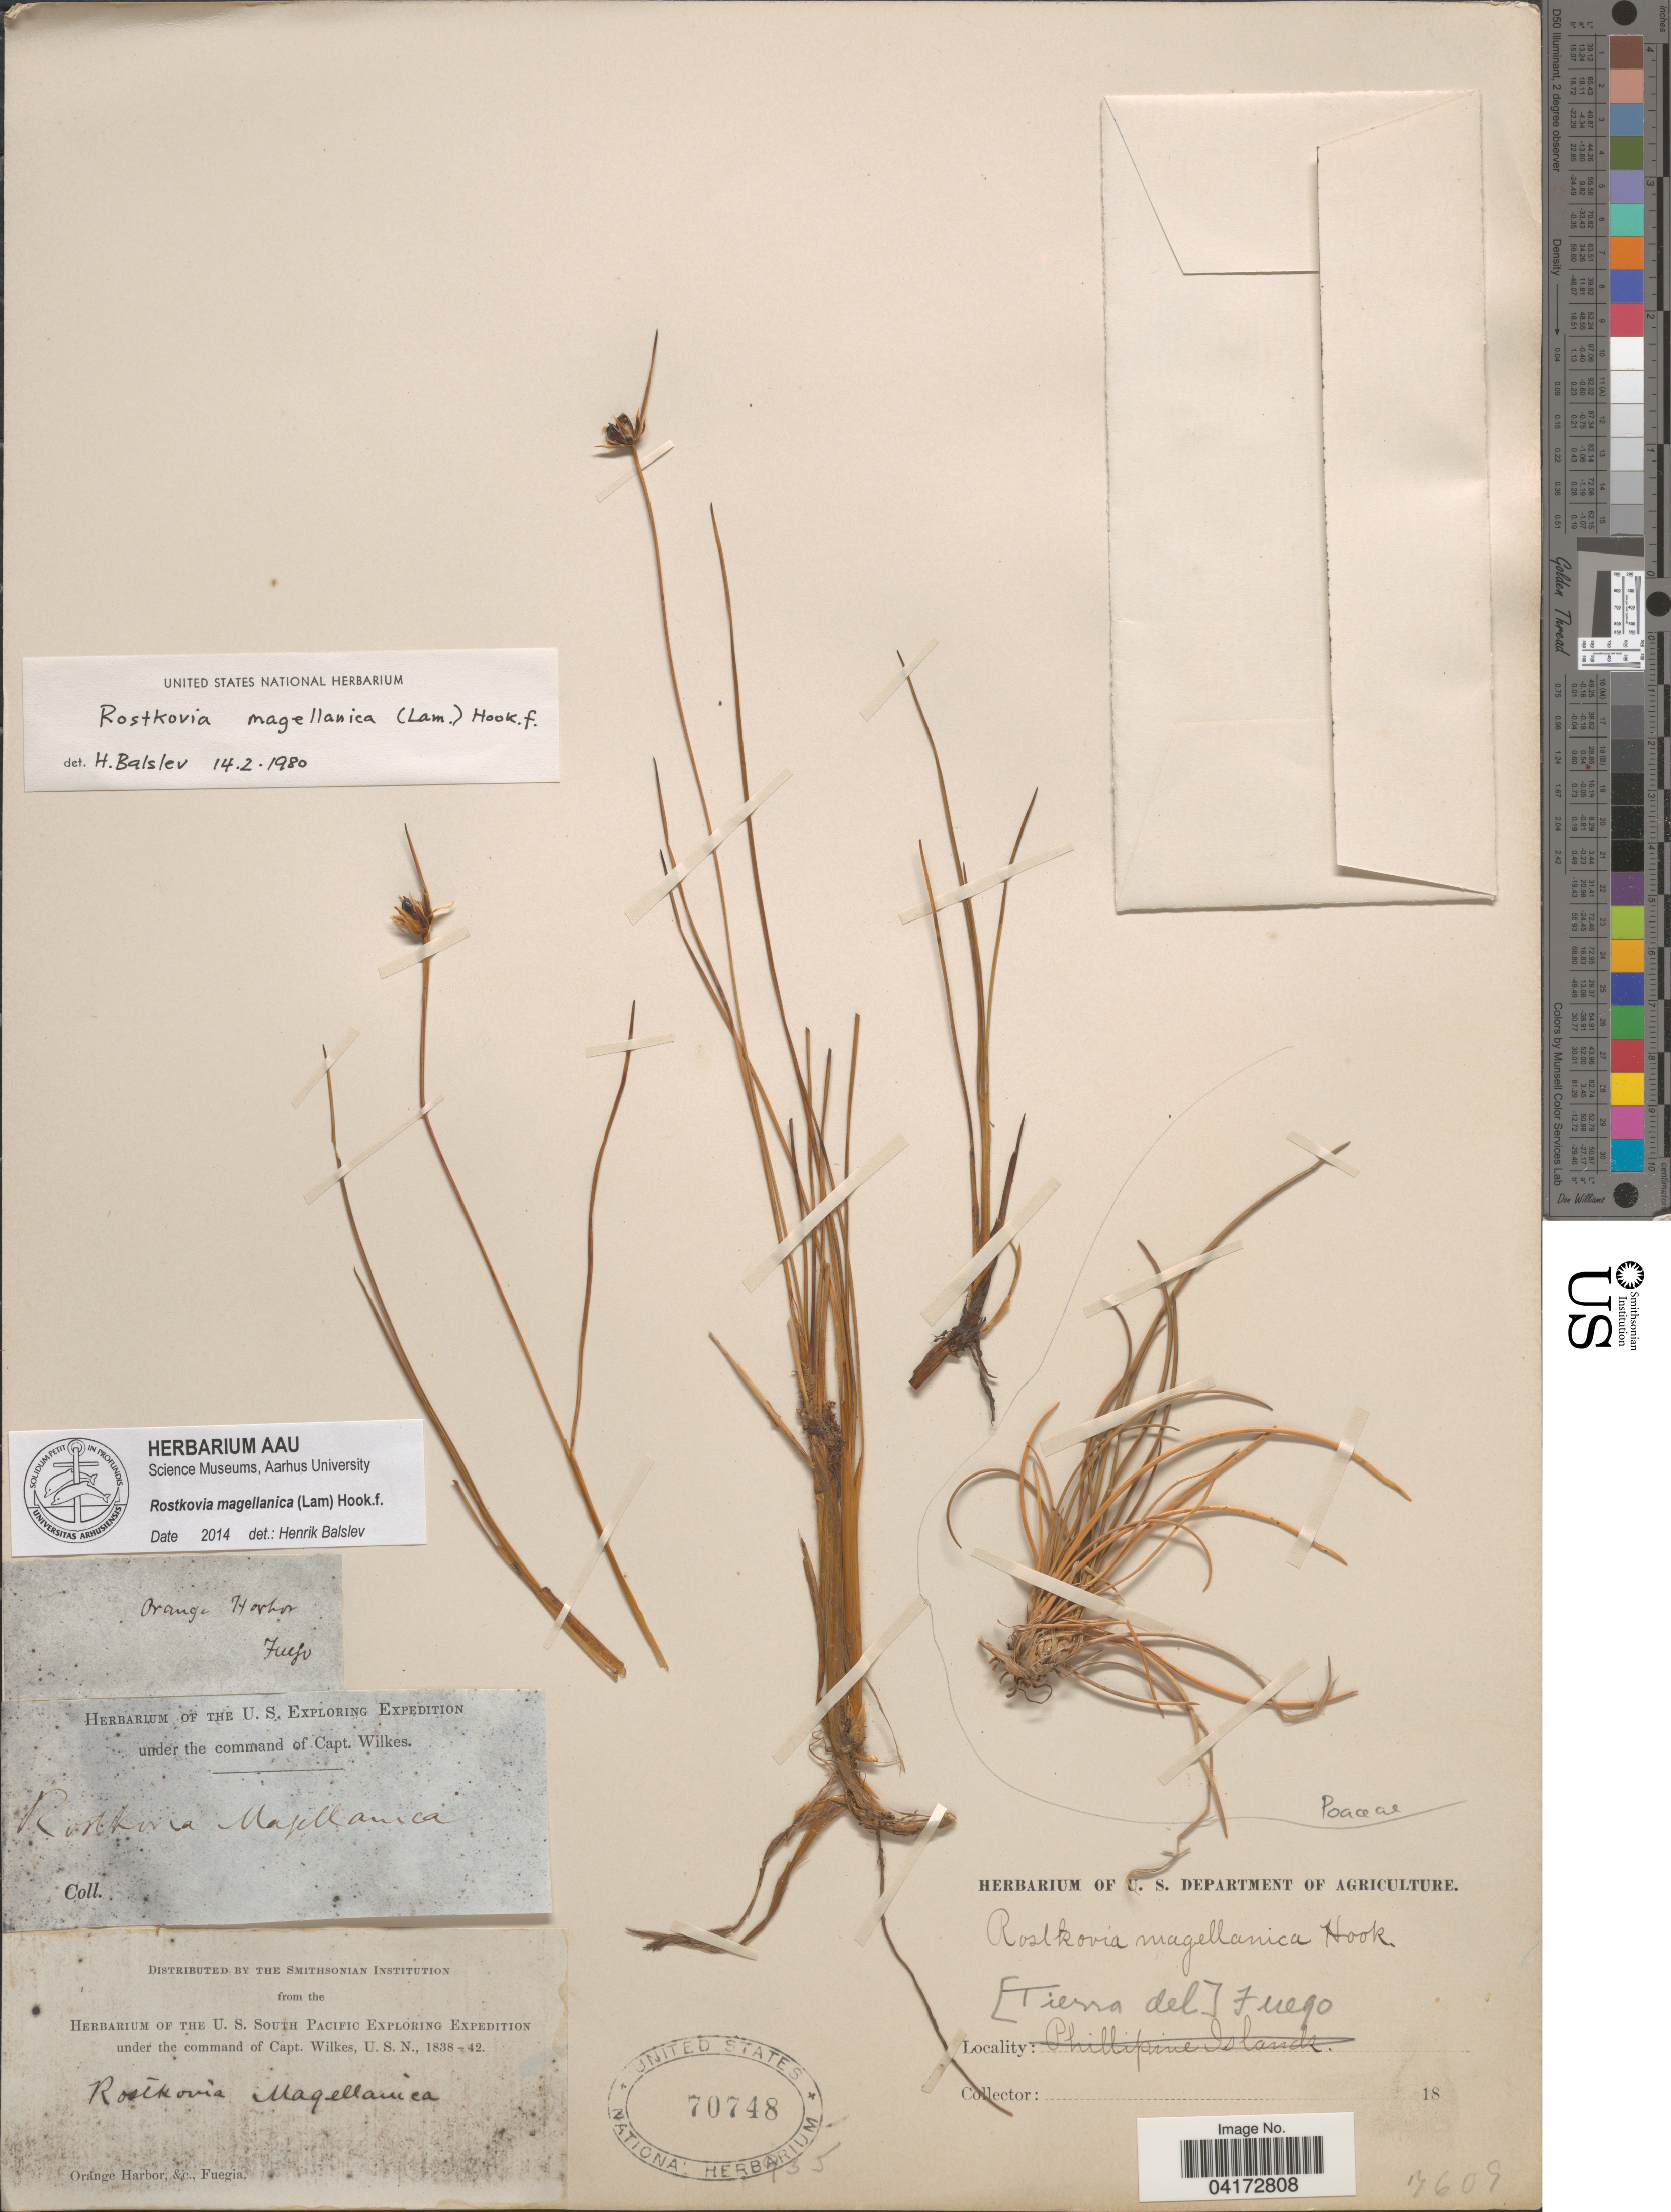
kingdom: Plantae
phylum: Tracheophyta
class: Liliopsida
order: Poales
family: Juncaceae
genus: Rostkovia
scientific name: Rostkovia magellanica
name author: (Lam.) Hook. f.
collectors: U.S. South Pacific Explor. Exped.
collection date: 1838/1842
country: Argentina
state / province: Tierra del Fuego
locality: Orange Harbor, &c., Fuegia.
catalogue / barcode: US 70748